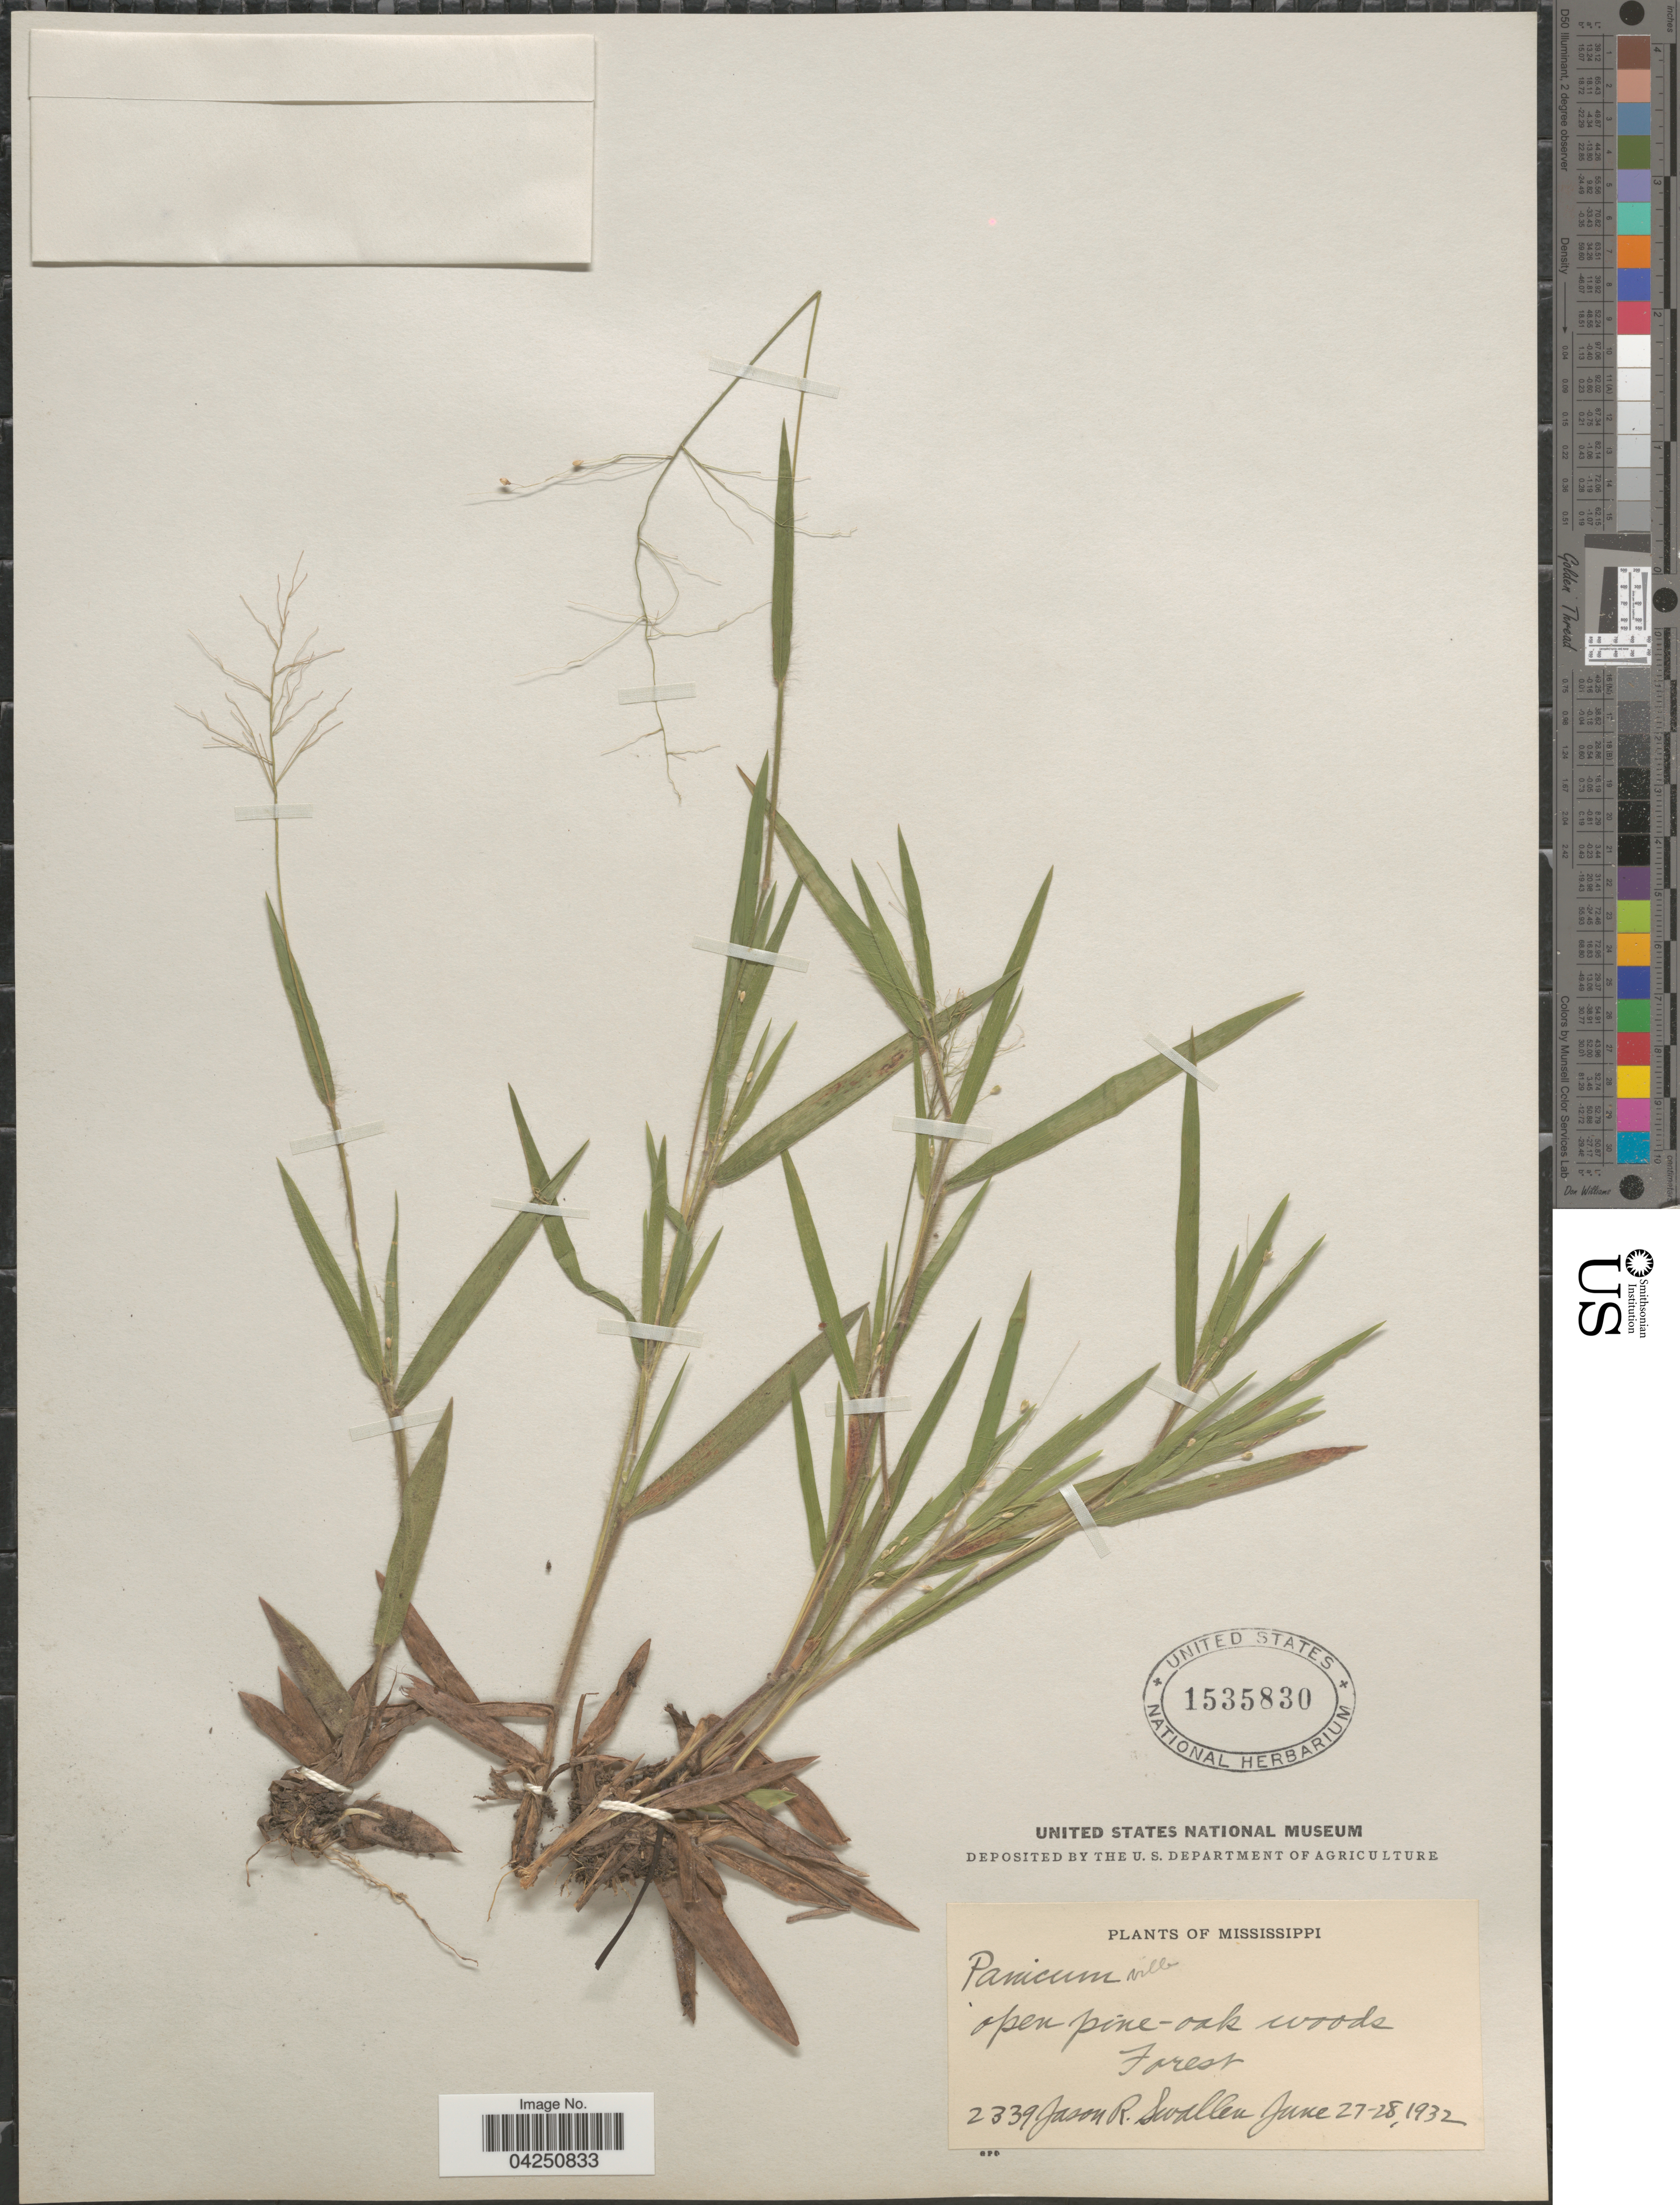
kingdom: Plantae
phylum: Tracheophyta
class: Liliopsida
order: Poales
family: Poaceae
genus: Dichanthelium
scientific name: Dichanthelium acuminatum var. acuminatum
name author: (Sw.) Gould & C.A. Clark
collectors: J. R. Swallen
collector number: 2339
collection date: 1932-06-27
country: United States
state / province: Mississippi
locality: Open pine-oak woods. Forest.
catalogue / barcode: US 1535830